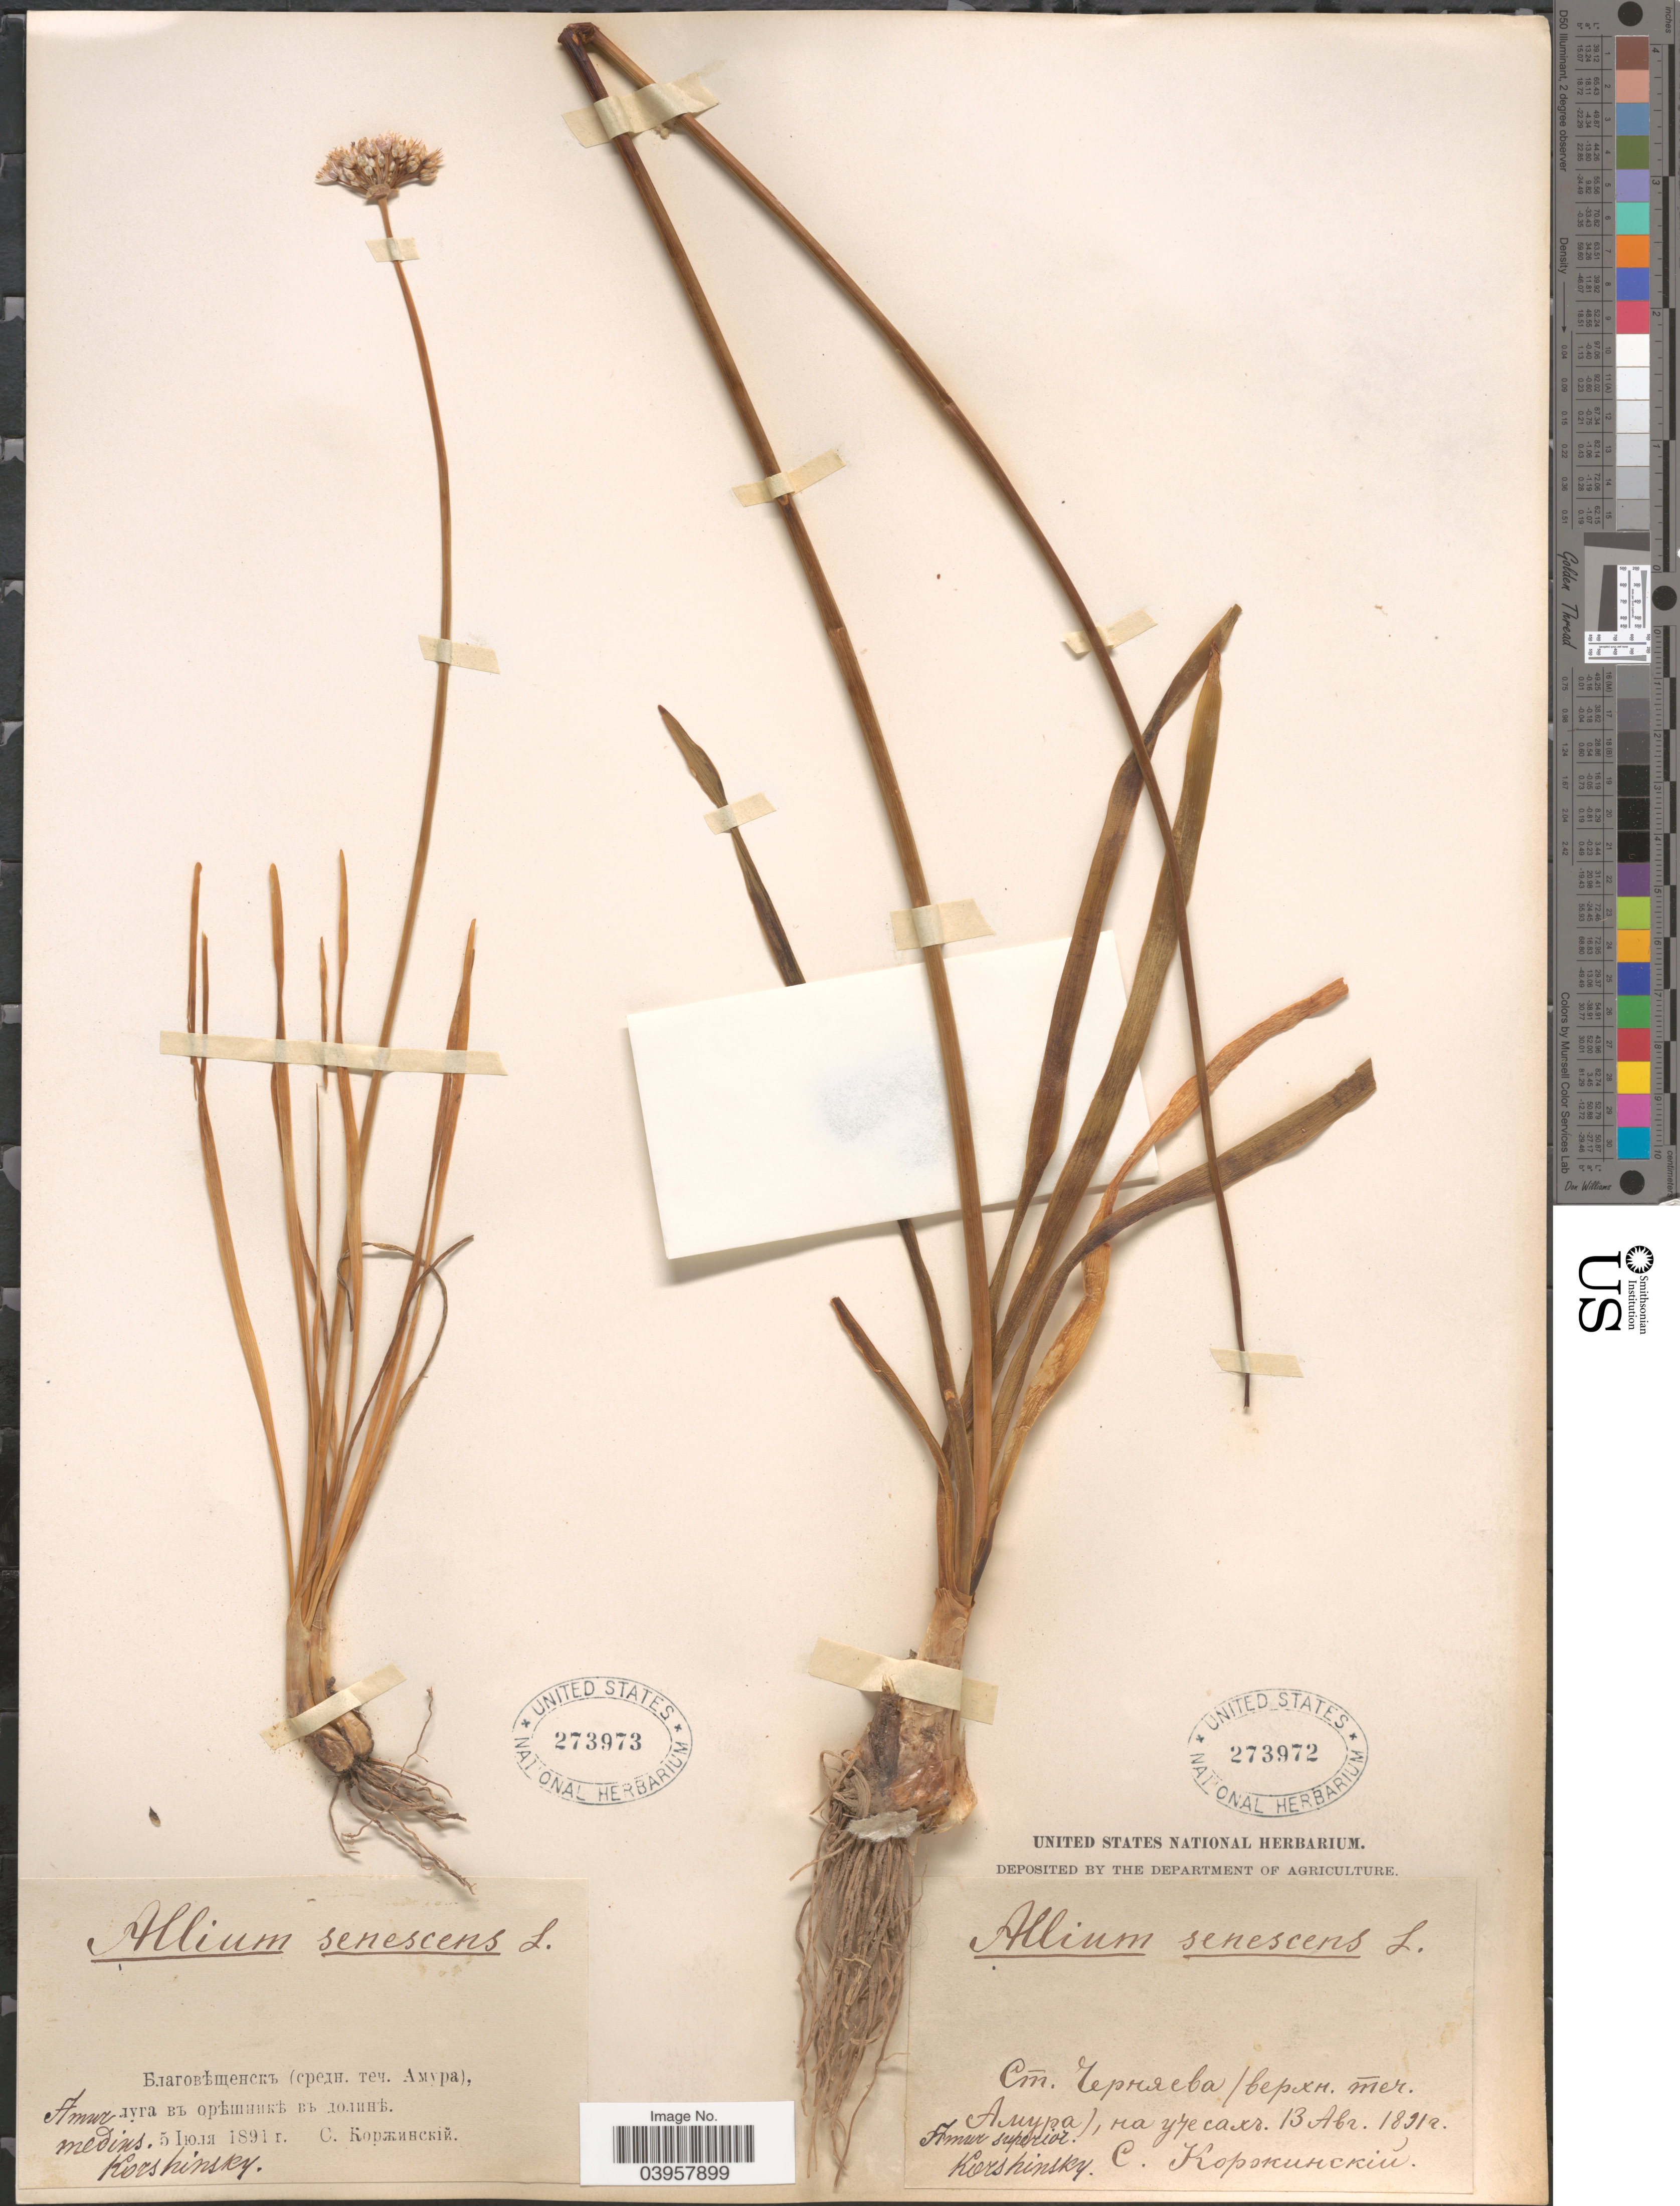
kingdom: Plantae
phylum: Tracheophyta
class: Liliopsida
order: Asparagales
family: Amaryllidaceae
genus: Allium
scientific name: Allium senescens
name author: L.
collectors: Korshinsky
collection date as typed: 5 X 1891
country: Russian Federation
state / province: Amur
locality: Amur medius.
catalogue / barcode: US 273973